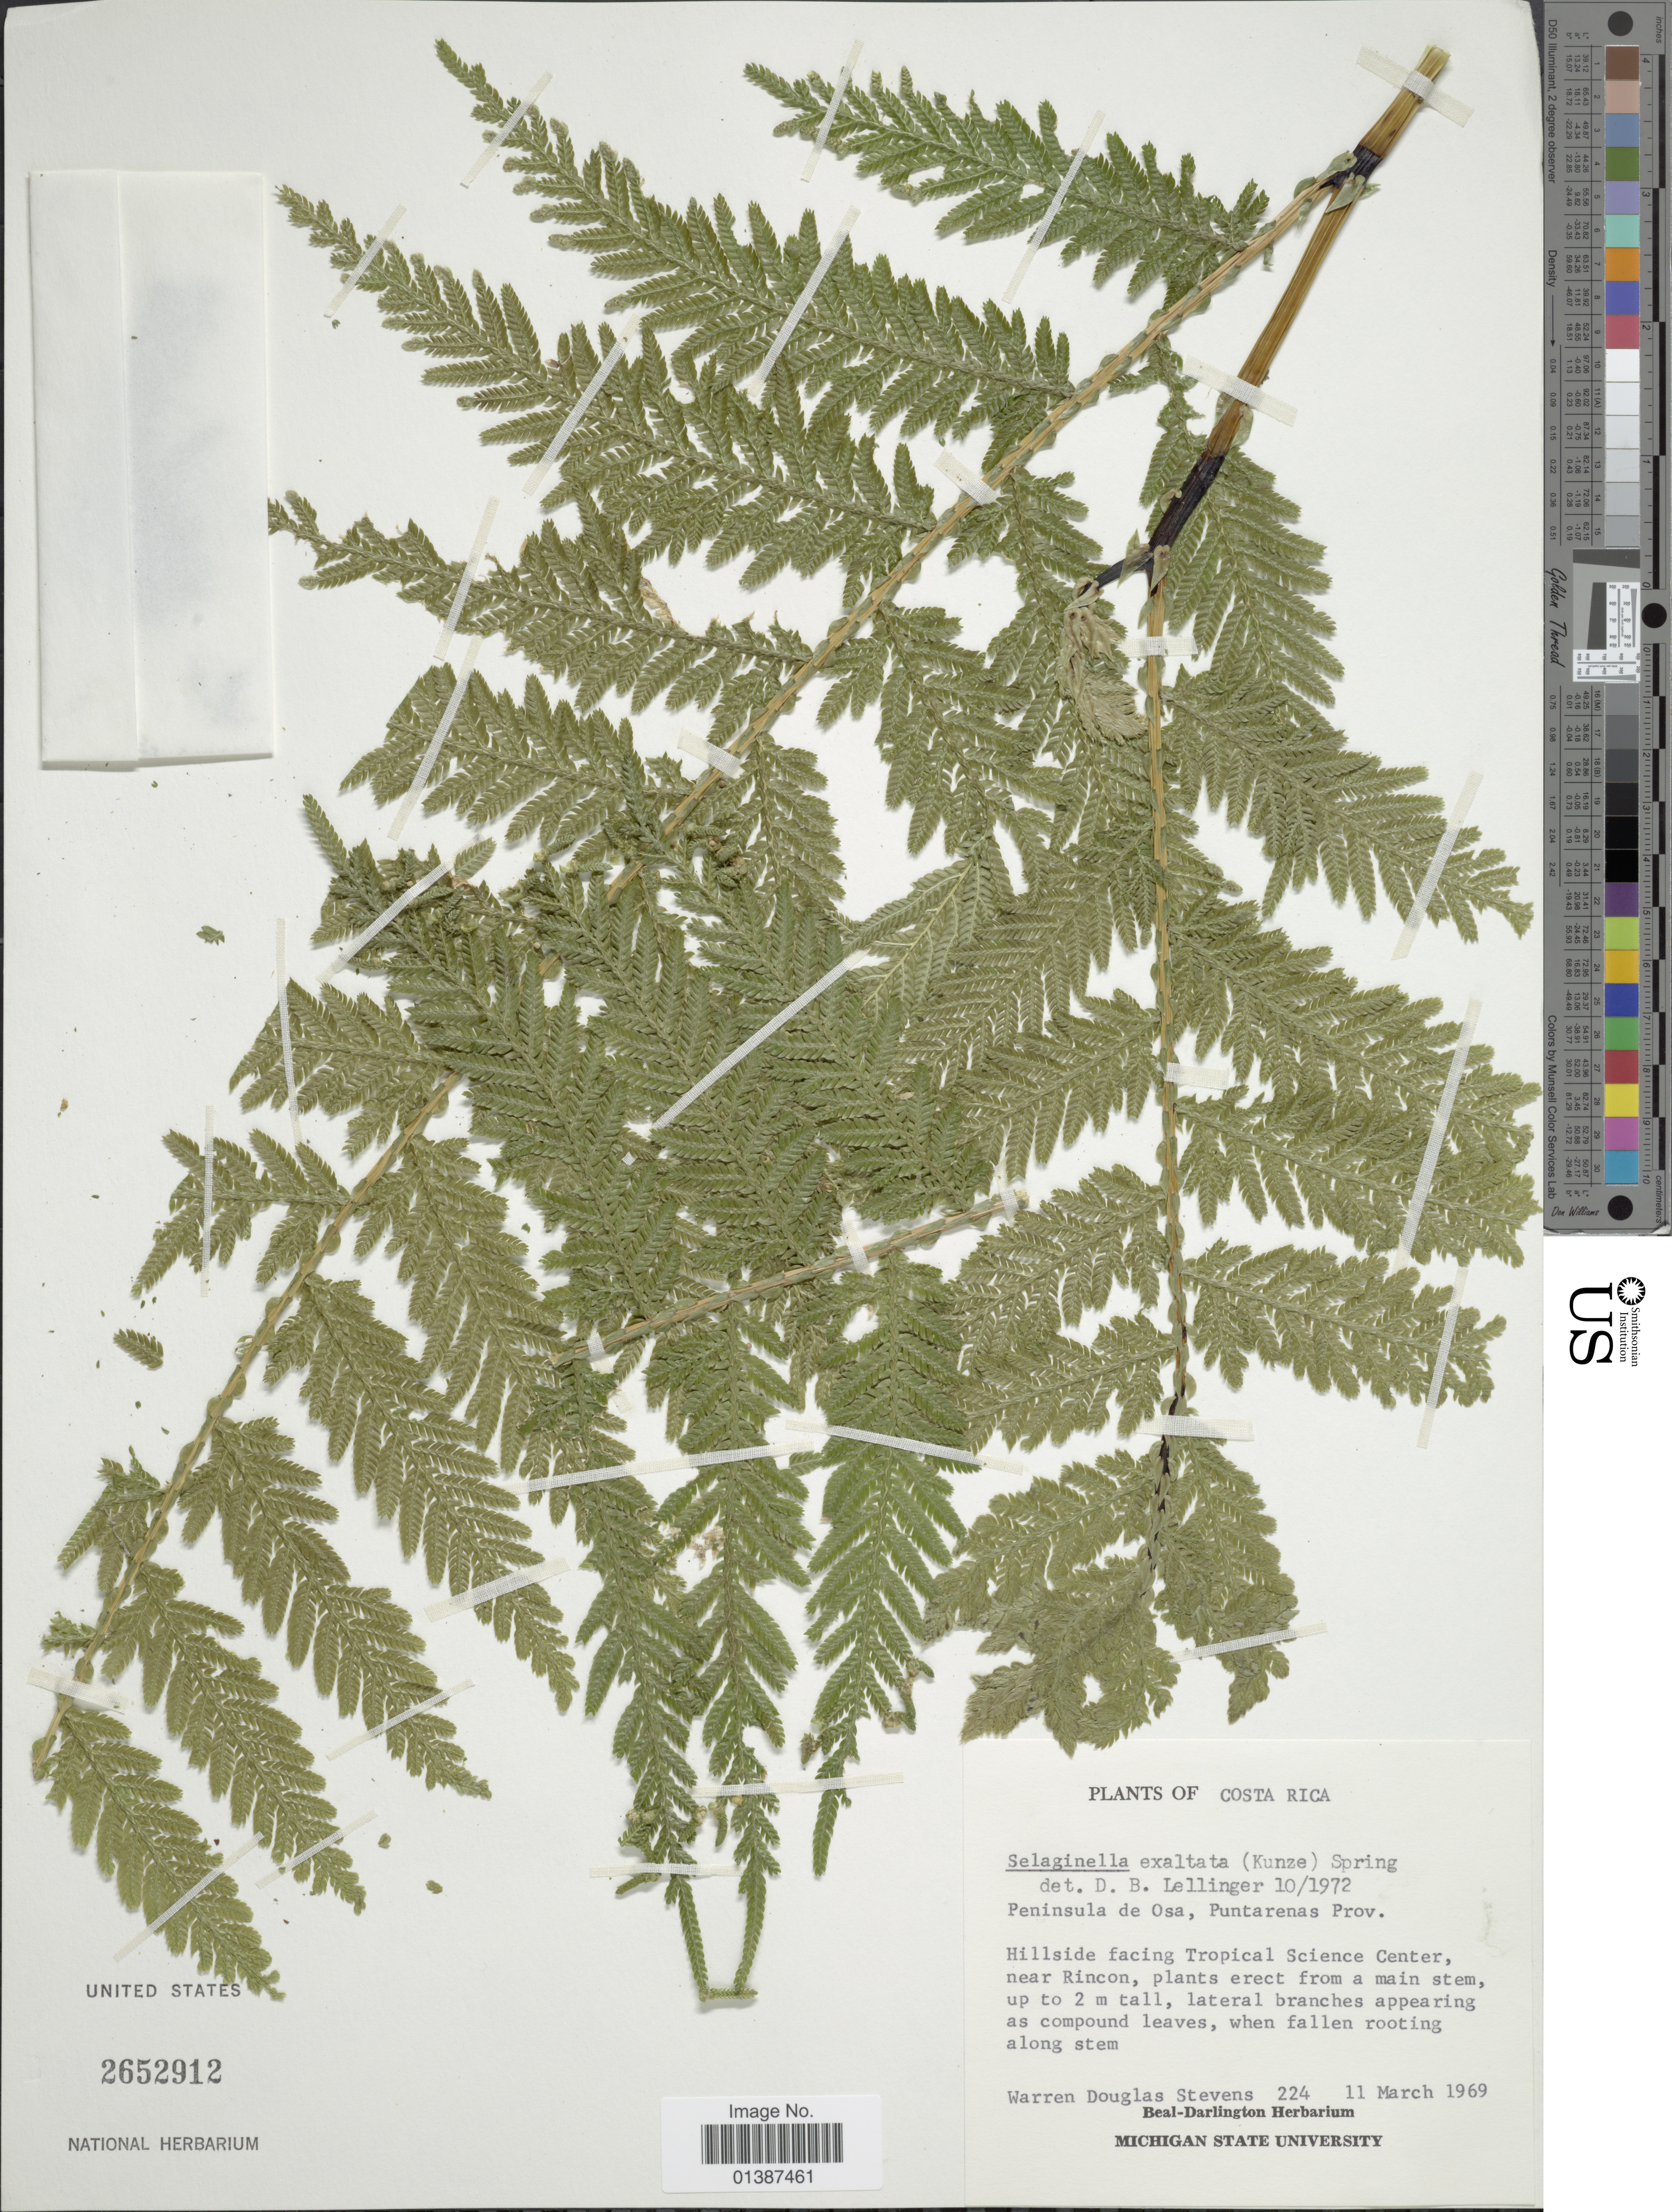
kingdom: Plantae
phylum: Tracheophyta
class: Lycopodiopsida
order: Selaginellales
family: Selaginellaceae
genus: Selaginella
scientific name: Selaginella exaltata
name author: (Kunze) Spring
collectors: W. D. Stevens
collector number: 224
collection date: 1969-03-11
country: Costa Rica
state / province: Puntarenas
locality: Peninsula de Osa, Puntareneas Prov. Hillside facing tropical Science Center, near Rincon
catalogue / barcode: US 2652912